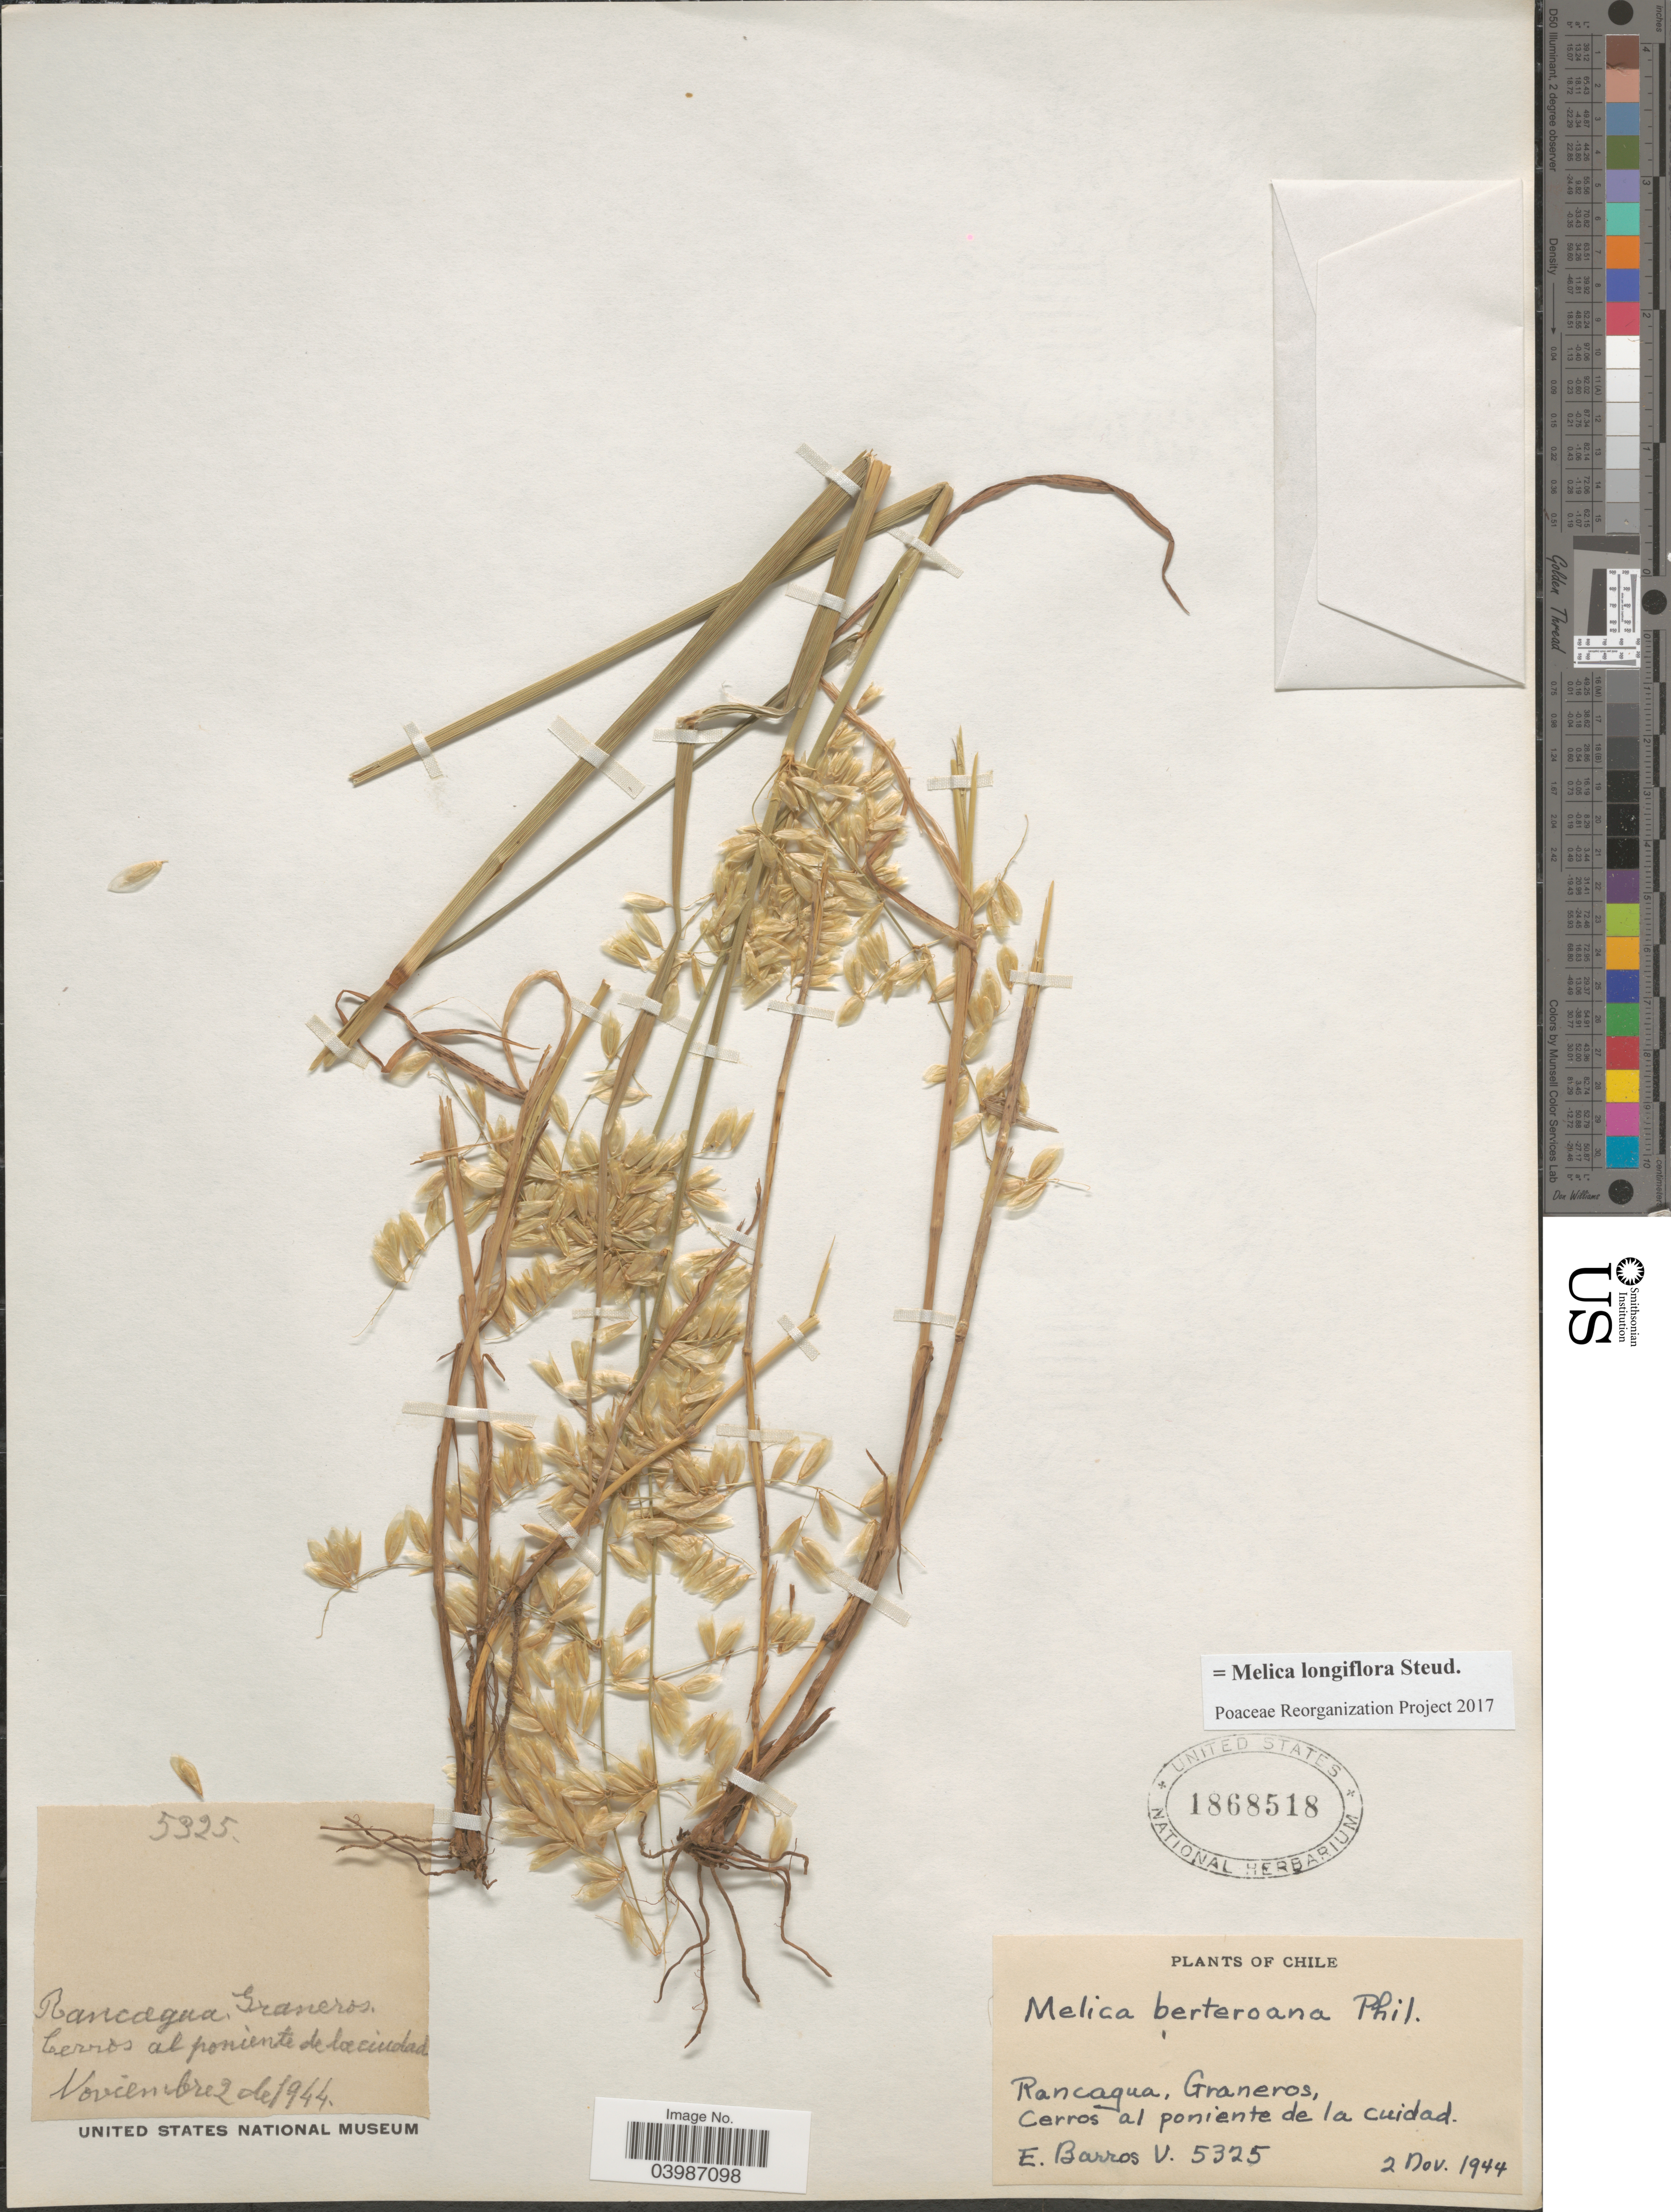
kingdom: Plantae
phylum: Tracheophyta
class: Liliopsida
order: Poales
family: Poaceae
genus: Melica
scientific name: Melica longiflora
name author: Steud.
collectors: E. Barros V.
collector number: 5325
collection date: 1944-11-02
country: Chile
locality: Rancagua, Graneros, Cerros al poniente de la cuidad.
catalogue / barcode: US 1868518